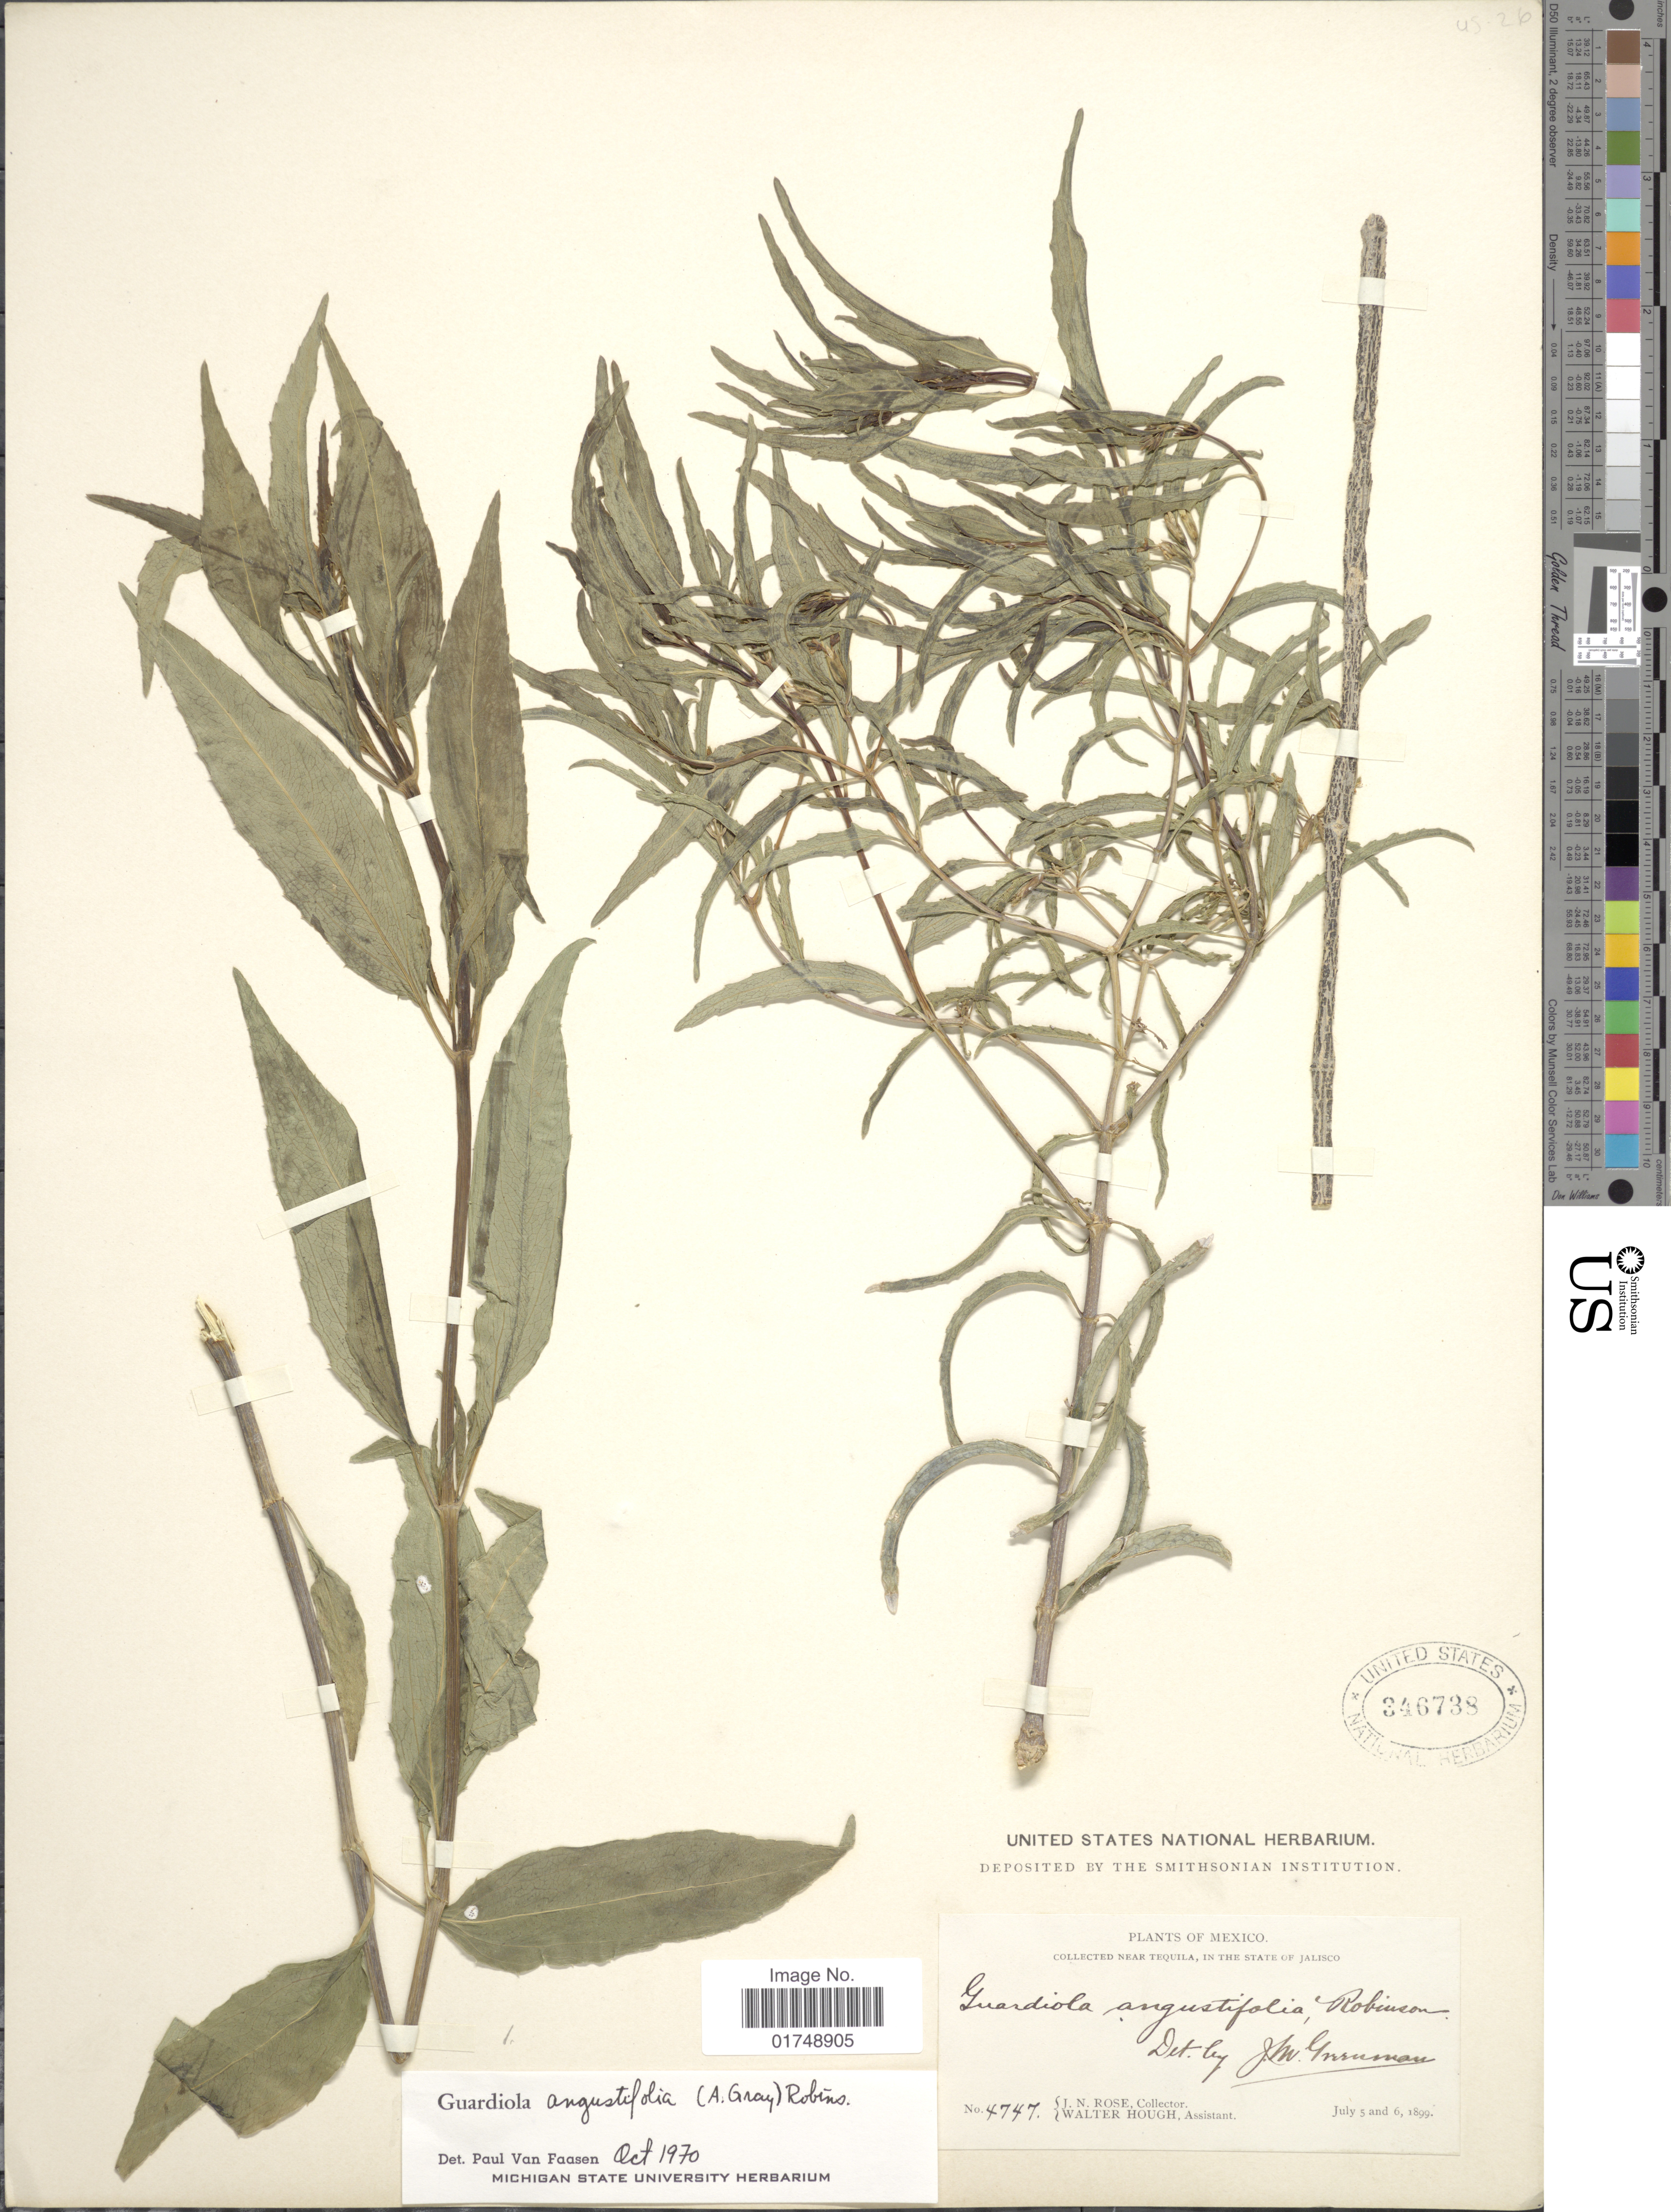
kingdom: Plantae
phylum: Tracheophyta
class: Magnoliopsida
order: Asterales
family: Asteraceae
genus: Guardiola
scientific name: Guardiola angustifolia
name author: B.L. Rob.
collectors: J. N. Rose & W. Hough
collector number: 4747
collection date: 1899-07-05/1899-07-06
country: Mexico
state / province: Jalisco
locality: Near Tequila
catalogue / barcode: US 346738